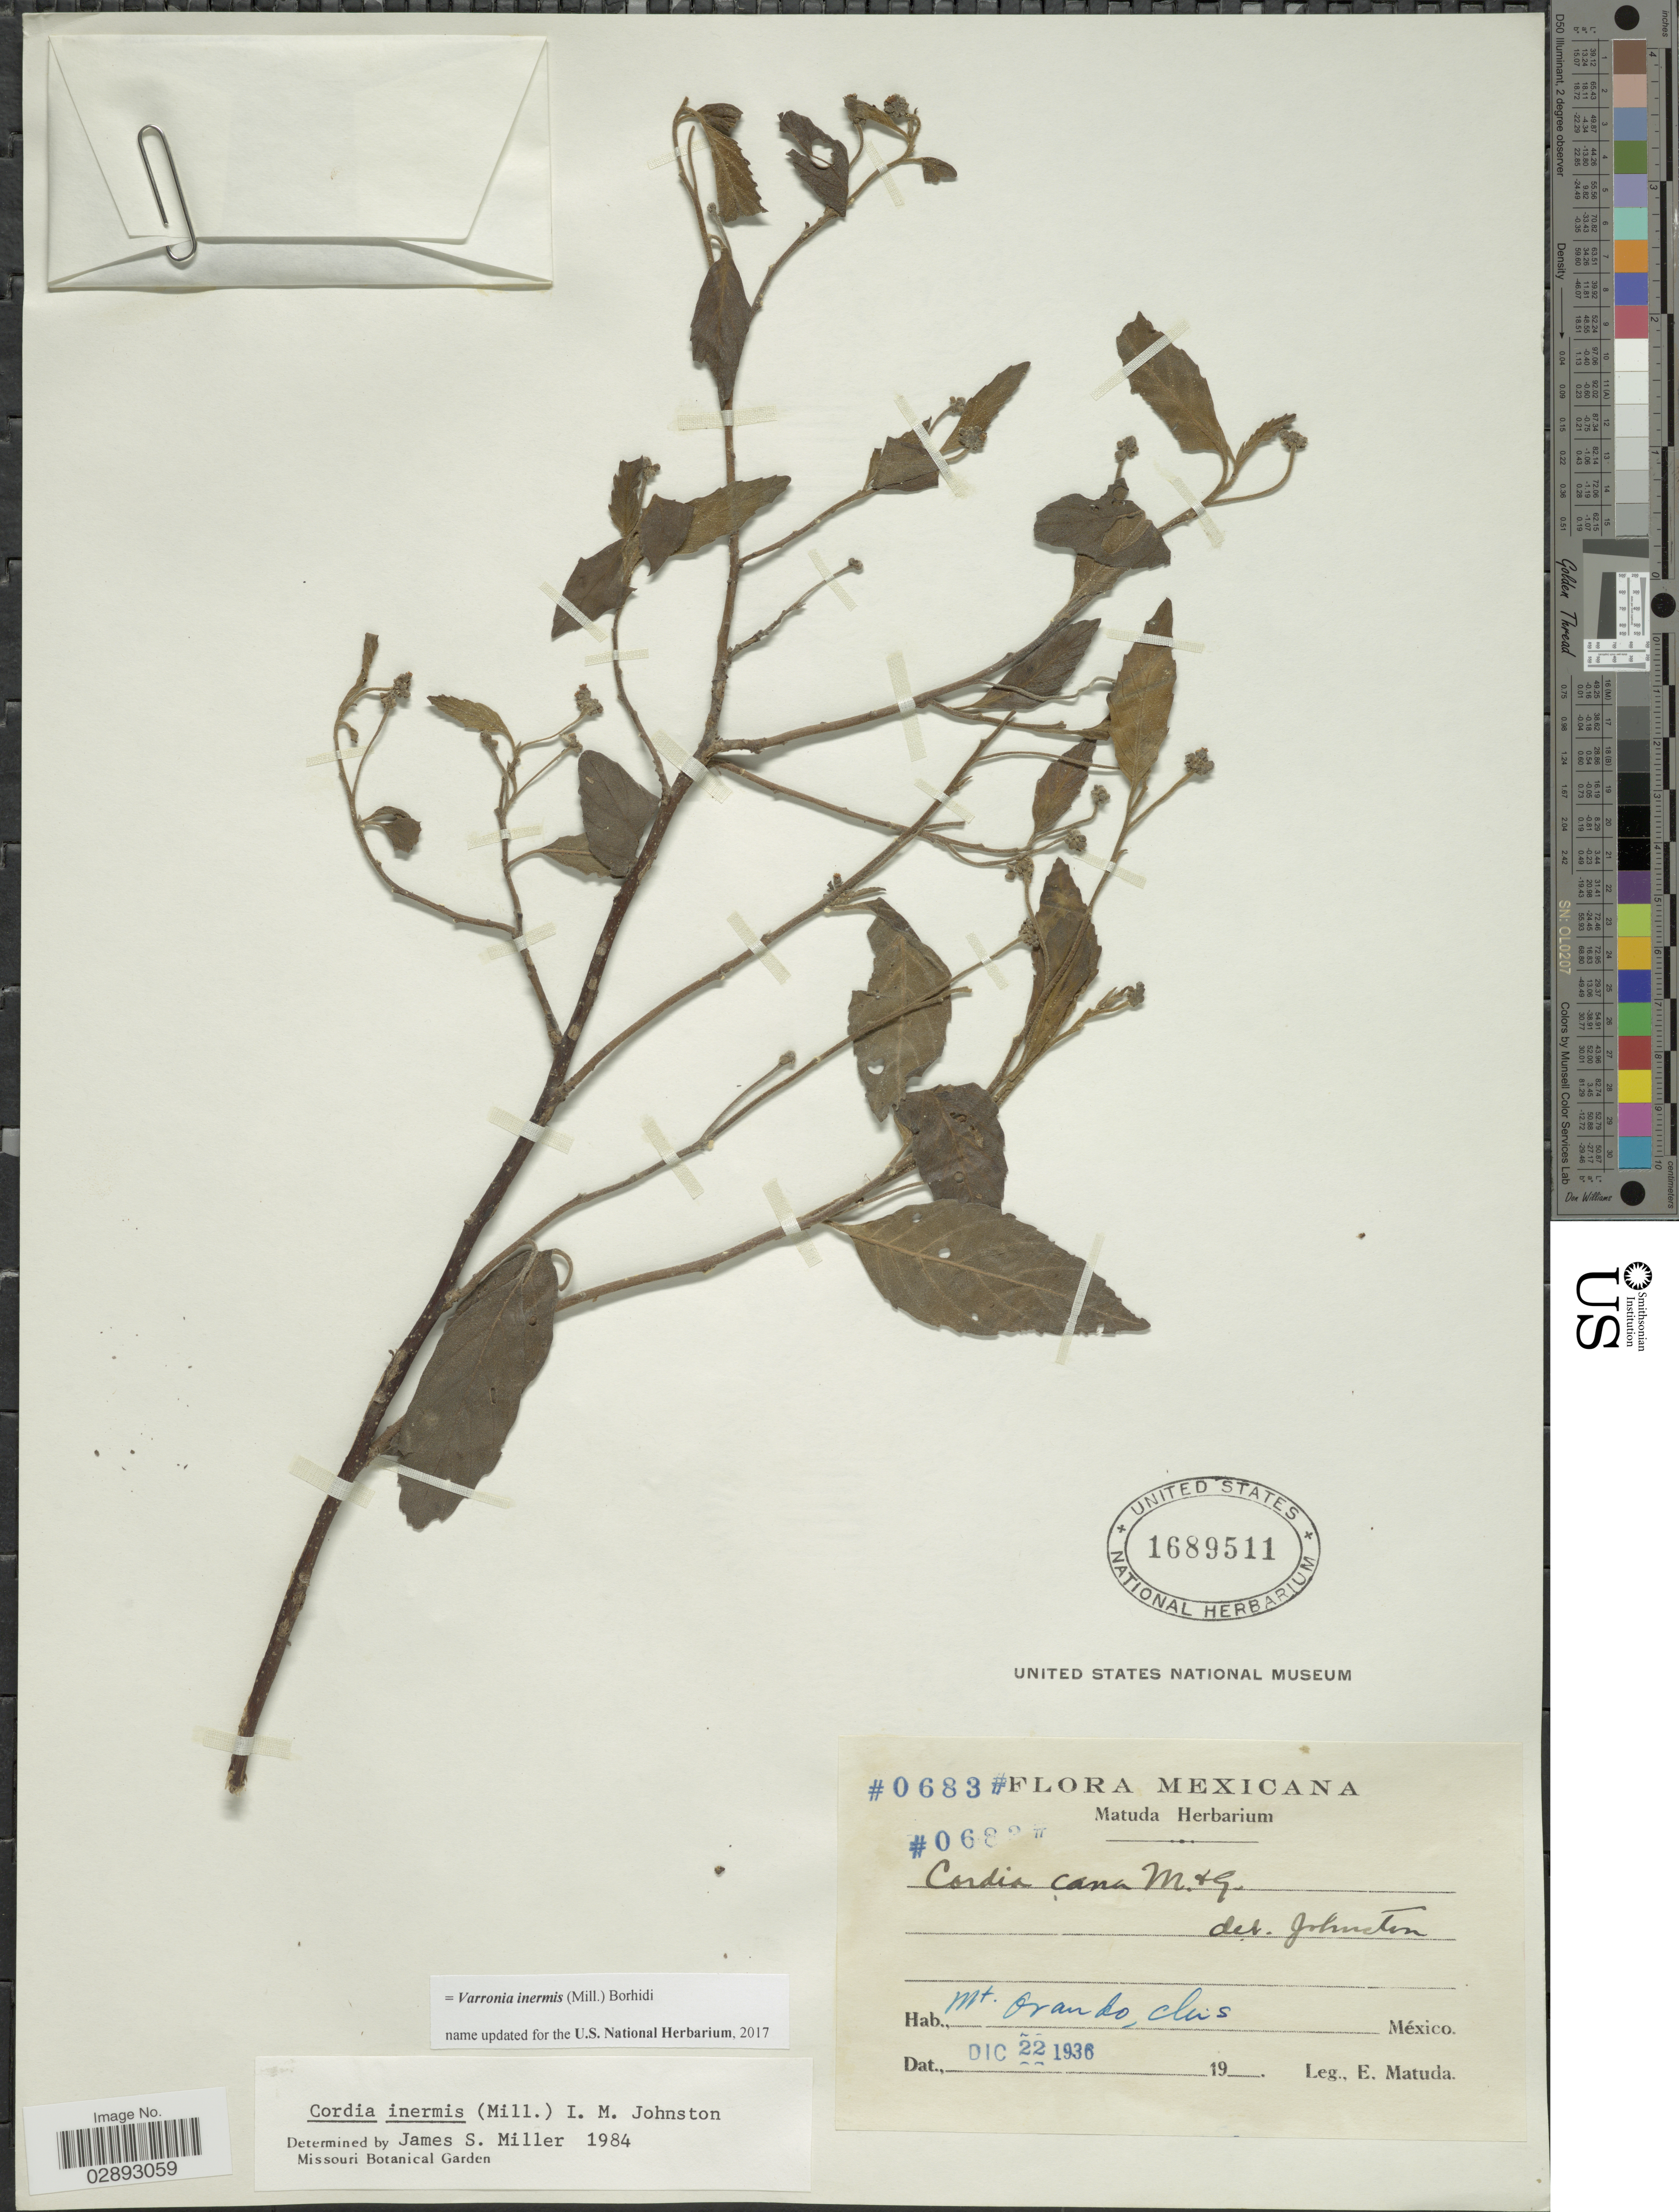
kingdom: Plantae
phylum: Tracheophyta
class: Magnoliopsida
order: Boraginales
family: Cordiaceae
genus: Varronia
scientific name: Varronia inermis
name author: (Mill.) Borhidi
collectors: E. Matuda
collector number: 0683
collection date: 1936-12-22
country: Mexico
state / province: Chiapas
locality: Mt. Orando, Chis.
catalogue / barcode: US 1689511